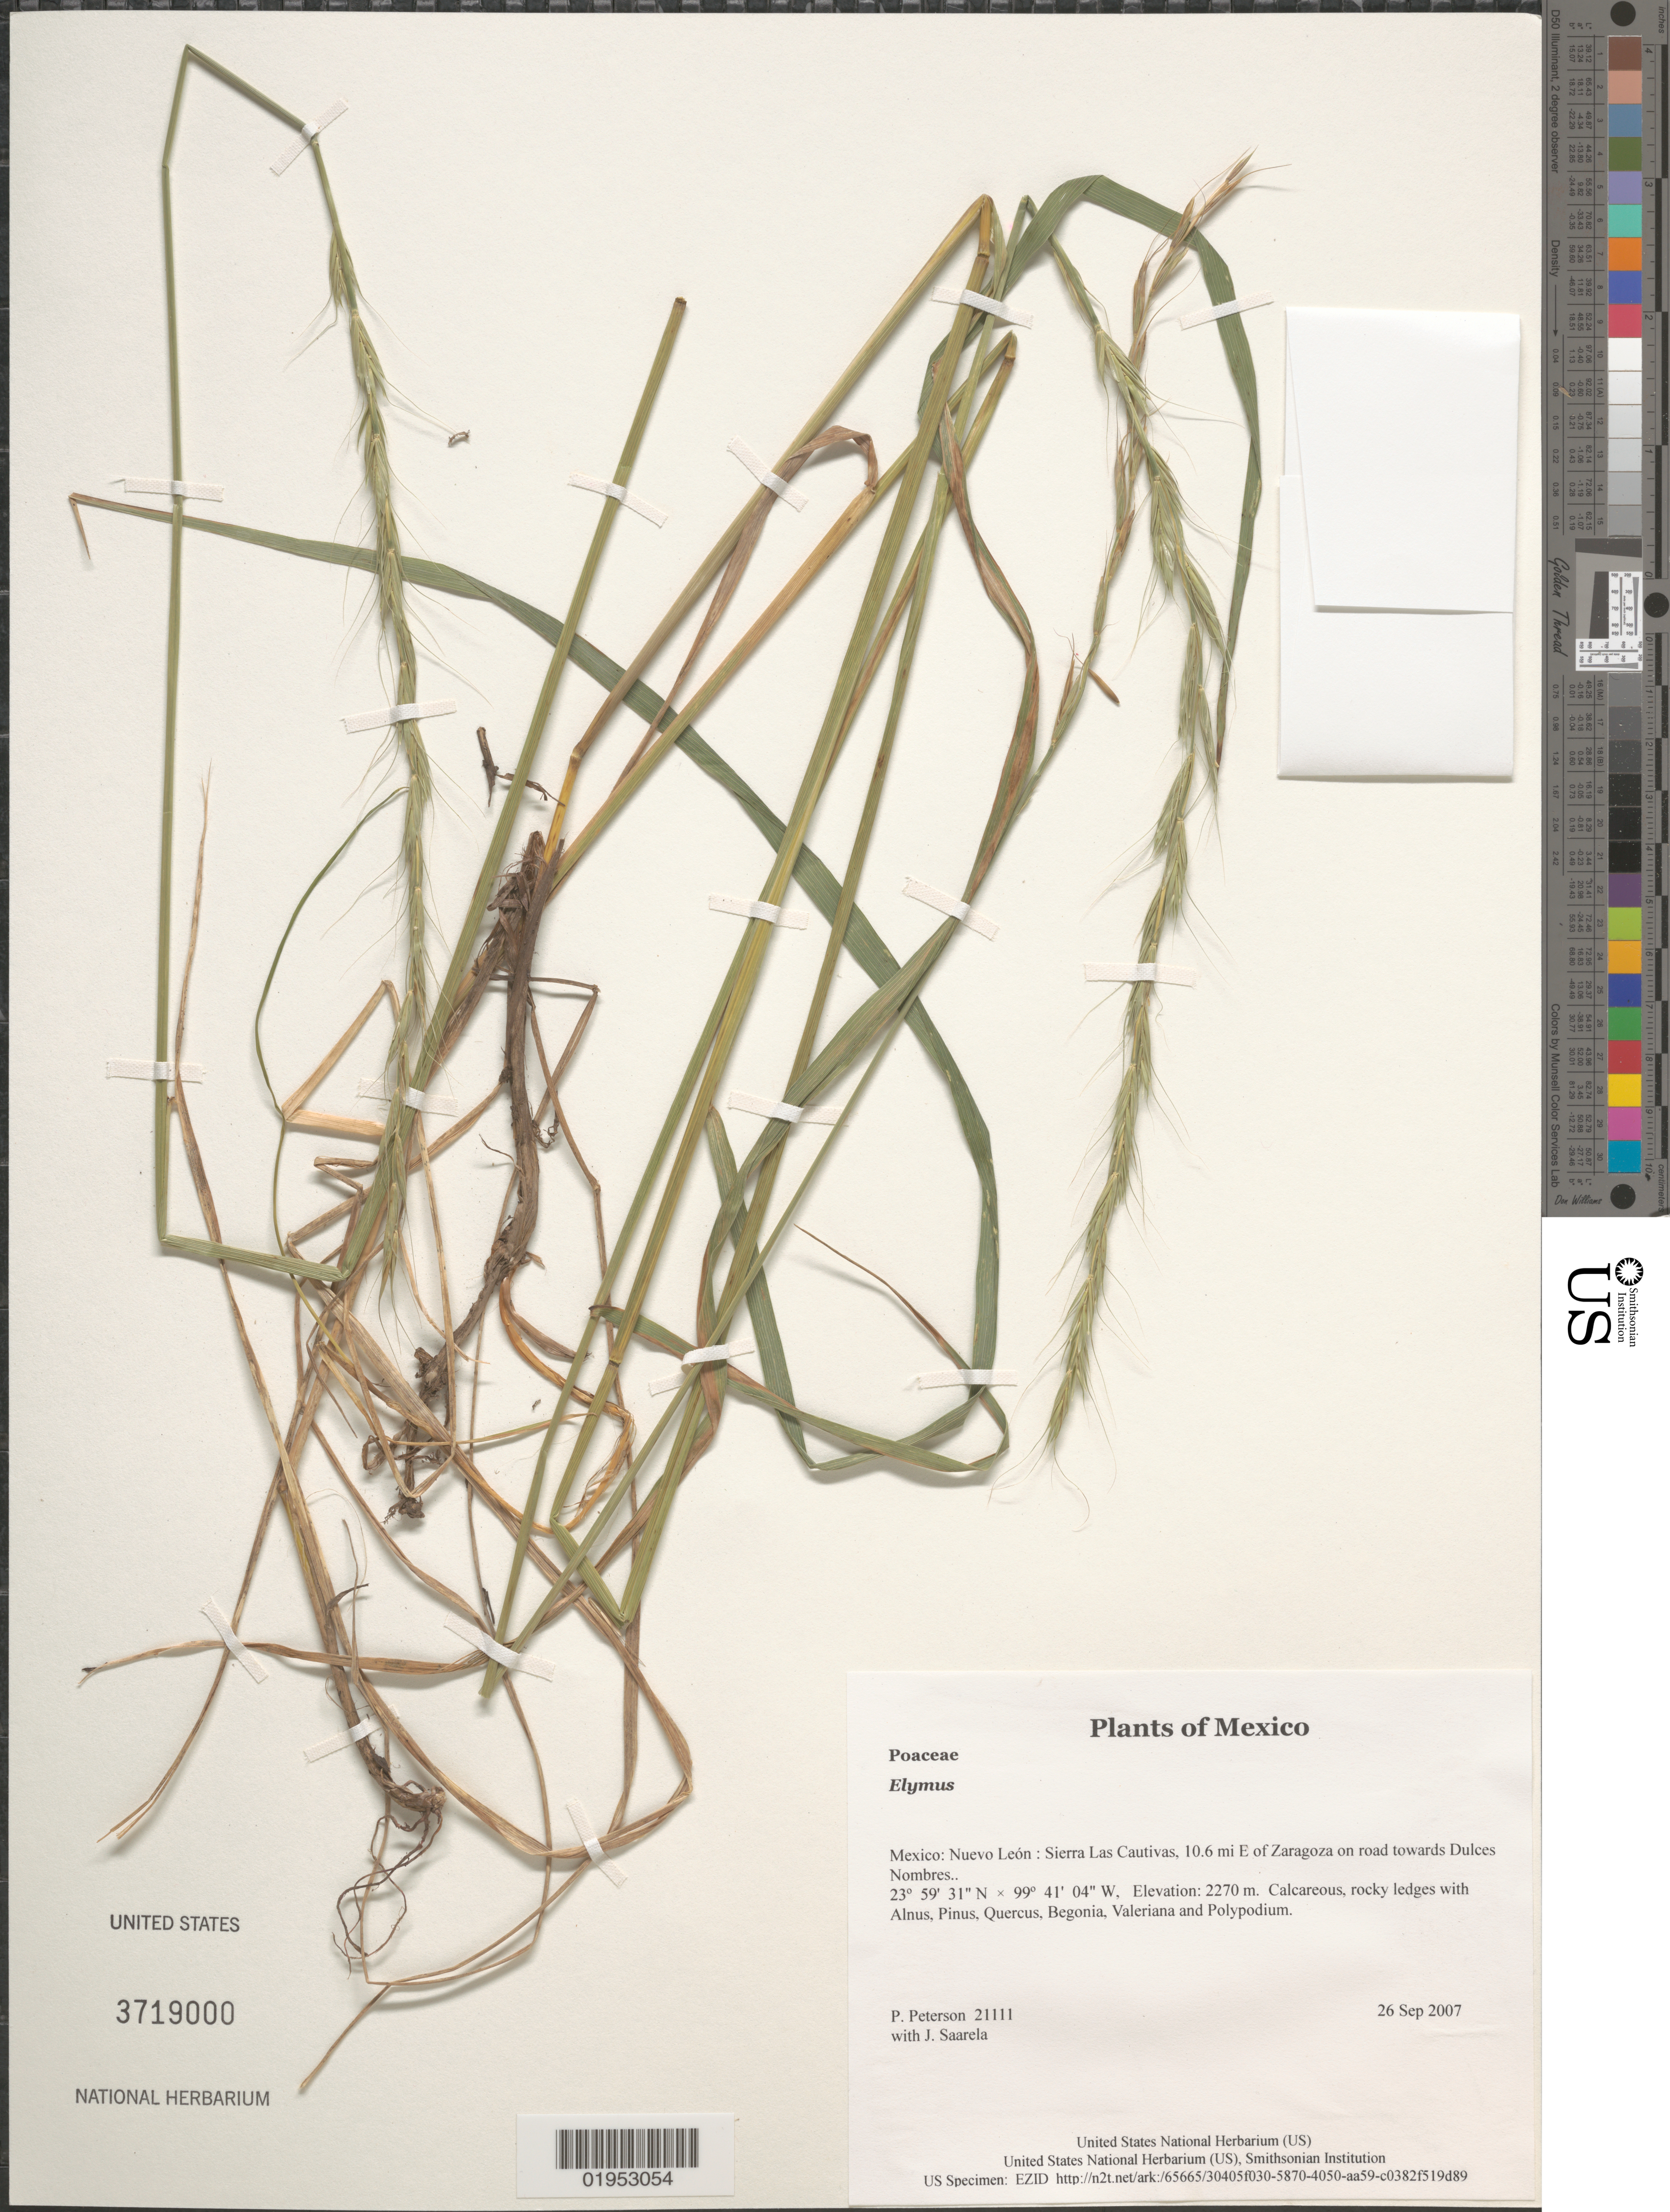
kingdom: Plantae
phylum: Tracheophyta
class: Liliopsida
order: Poales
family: Poaceae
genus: Elymus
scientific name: Elymus sp.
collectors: P. M. Peterson & J. Saarela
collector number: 21111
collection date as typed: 26 Sep 2007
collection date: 2007-09-26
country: Mexico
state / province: Nuevo León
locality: Sierra Las Cautivas, 10.6 mi E of Zaragoza on road towards Dulces Nombres..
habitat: Calcareous, rocky ledges with Alnus, Pinus, Quercus, Begonia, Valeriana and Polypodium.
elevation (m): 2270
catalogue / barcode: US 3719000